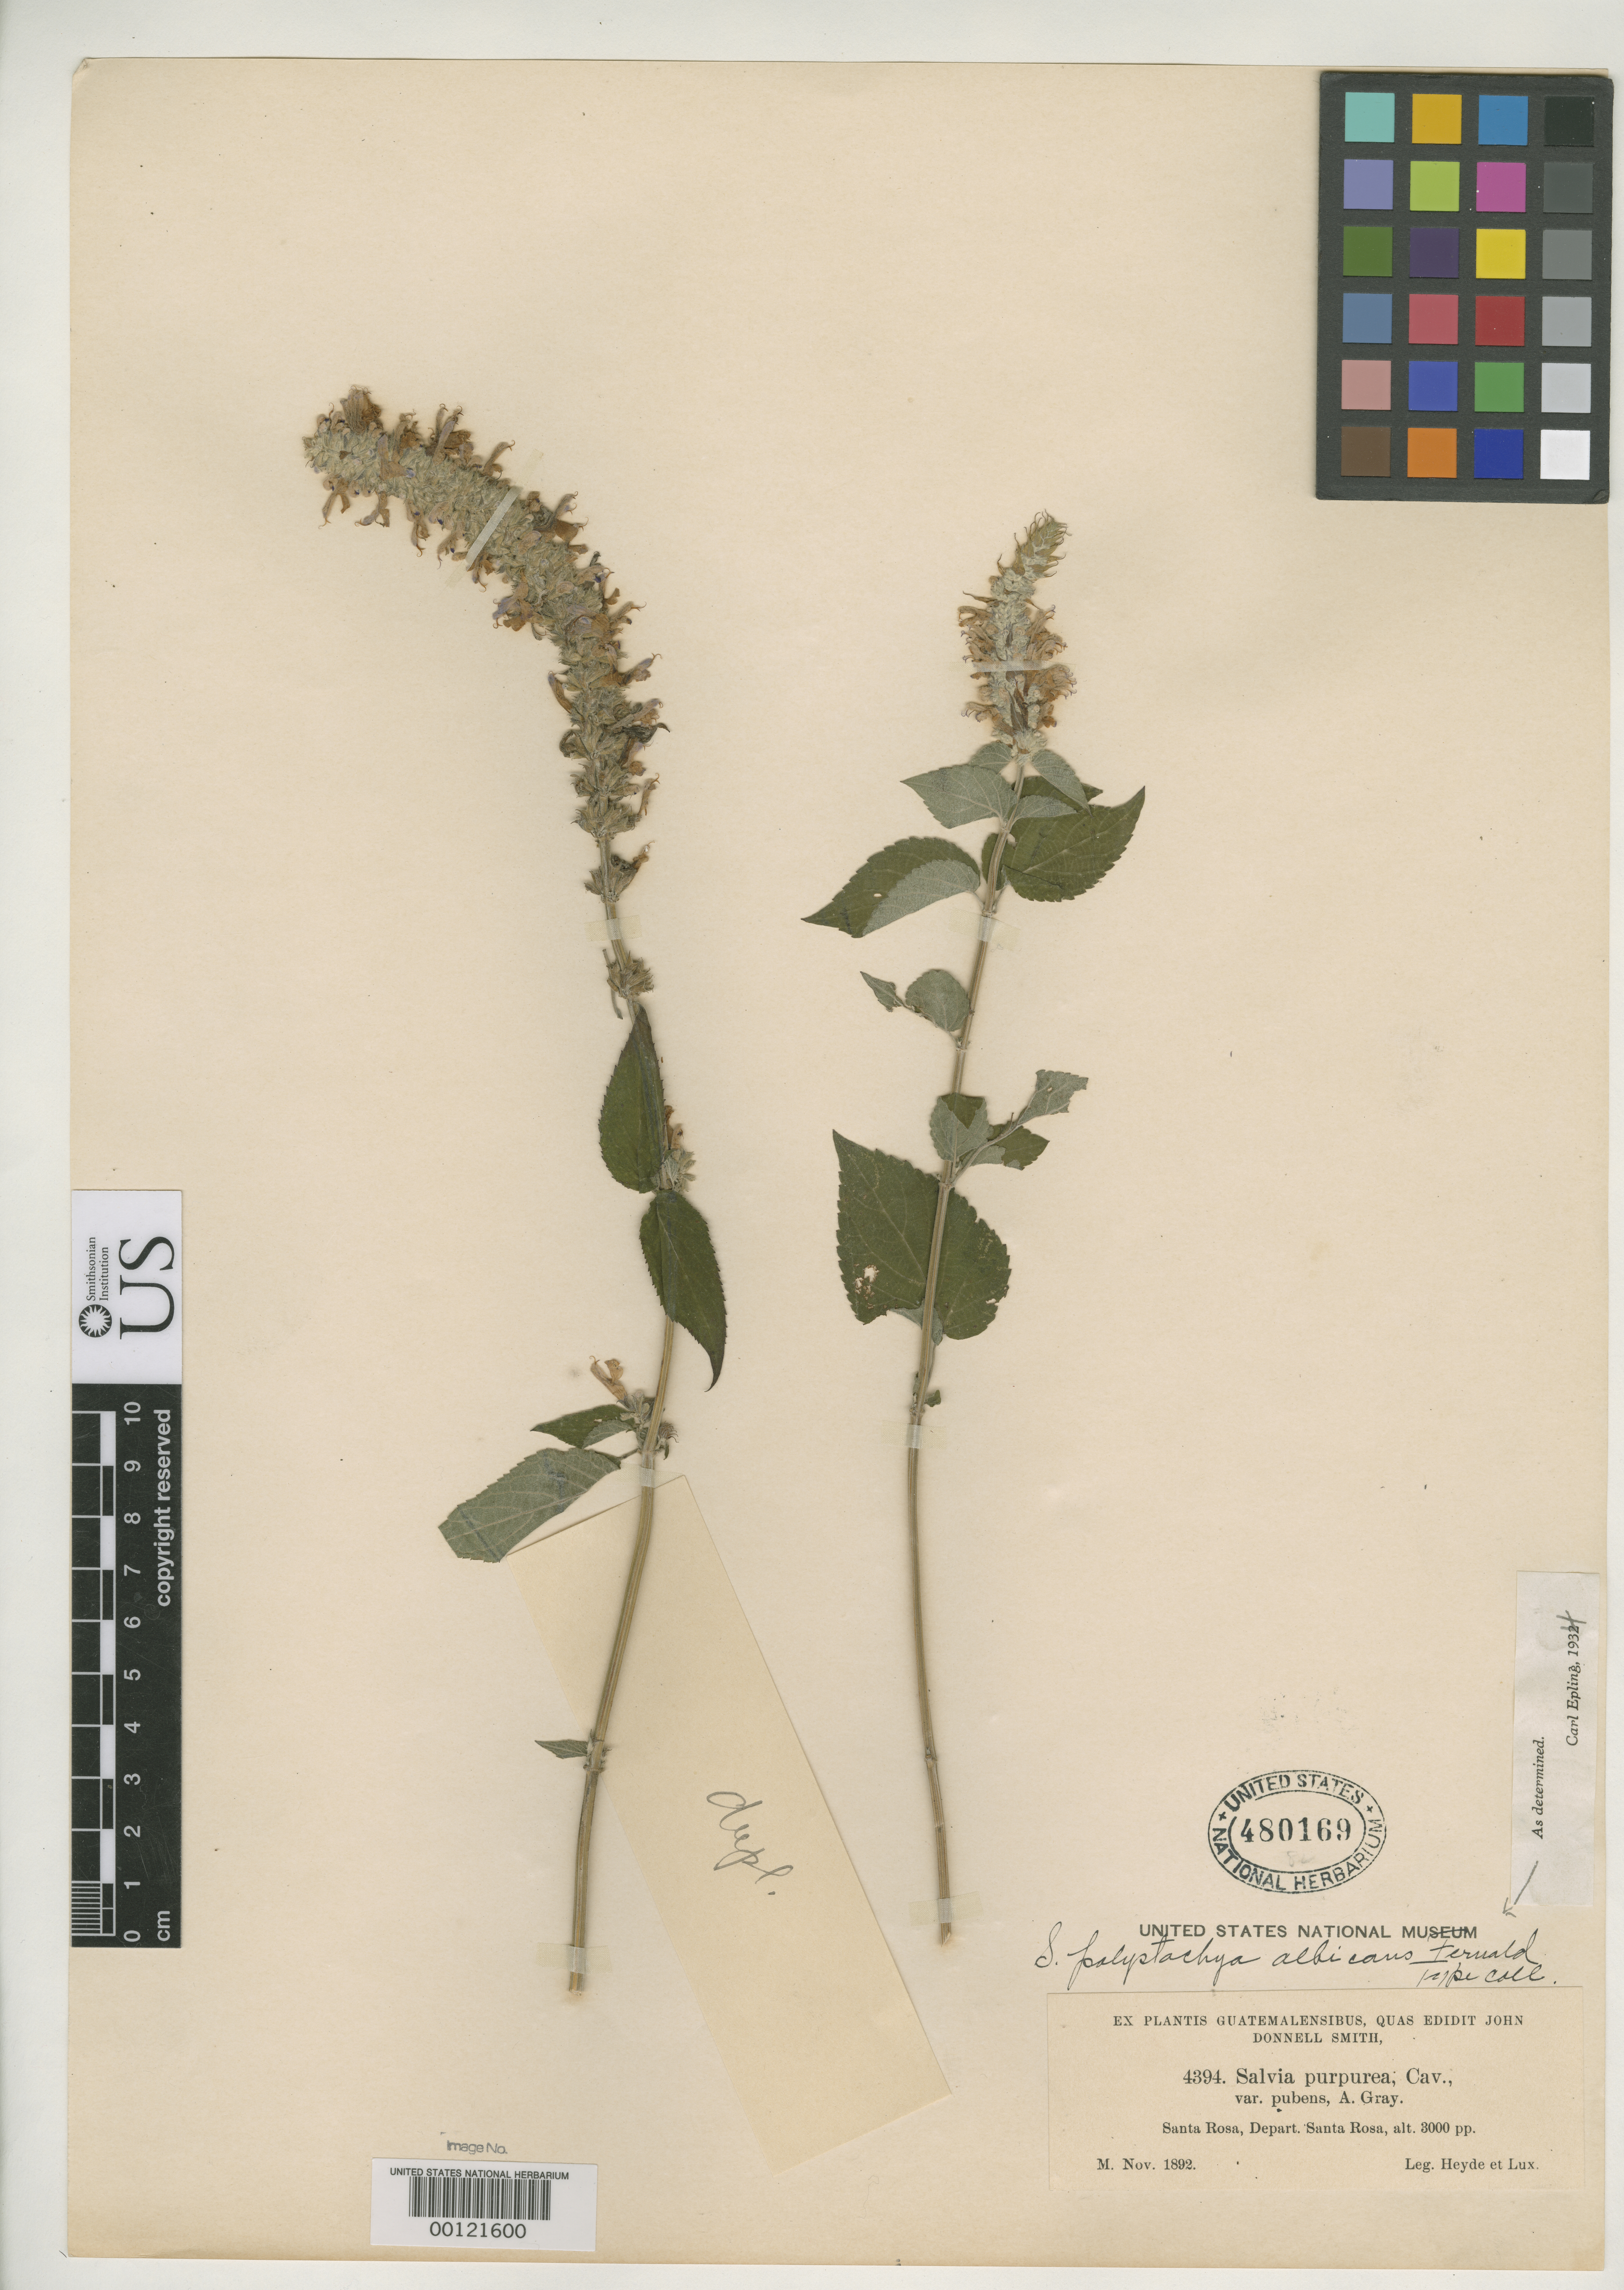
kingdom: Plantae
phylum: Tracheophyta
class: Magnoliopsida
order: Lamiales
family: Lamiaceae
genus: Salvia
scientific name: Salvia polystachya var. albicans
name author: Fernald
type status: Isotype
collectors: E. T. Heyde & E. Lux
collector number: J.D.S. 4394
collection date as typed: Nov 1892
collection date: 1892-11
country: Guatemala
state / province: Santa Rosa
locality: Santa Rosa.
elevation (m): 914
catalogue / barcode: US 480169